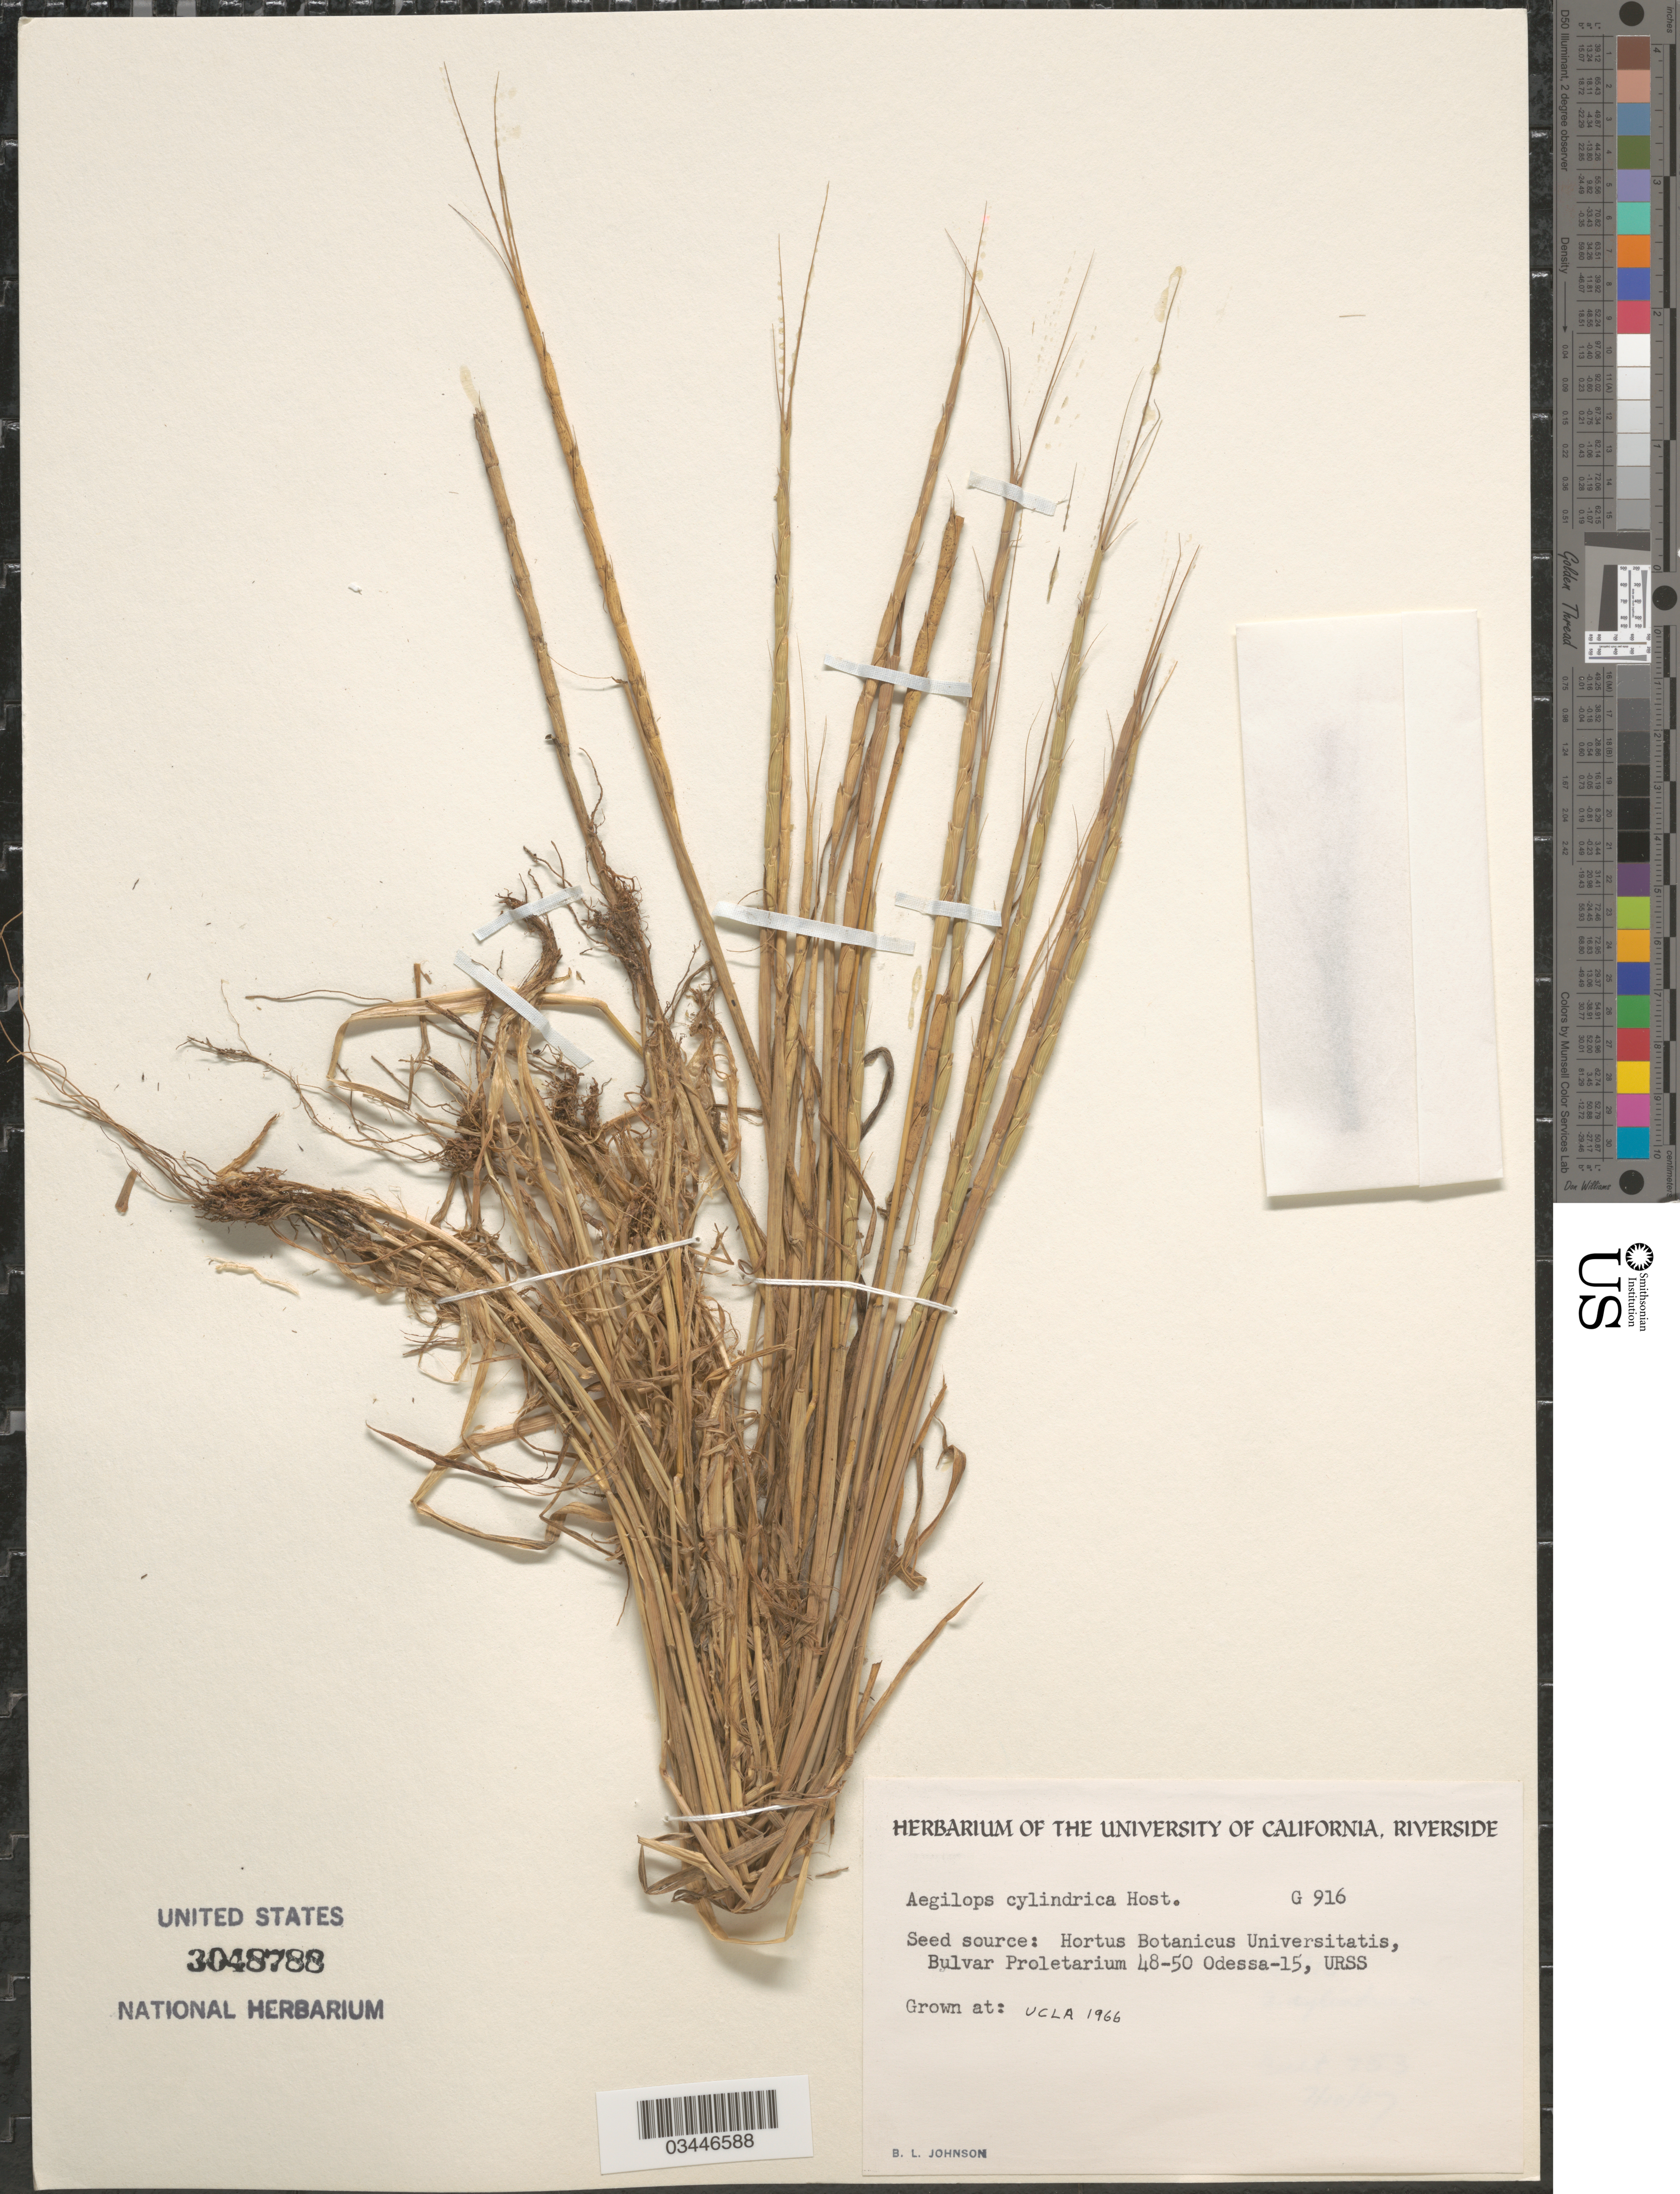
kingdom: Plantae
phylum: Tracheophyta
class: Liliopsida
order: Poales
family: Poaceae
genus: Aegilops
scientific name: Aegilops cylindrica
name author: Host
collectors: B. Johnson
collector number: G916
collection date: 1966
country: United States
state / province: California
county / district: Los Angeles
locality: UCLA.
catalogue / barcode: US 3048788